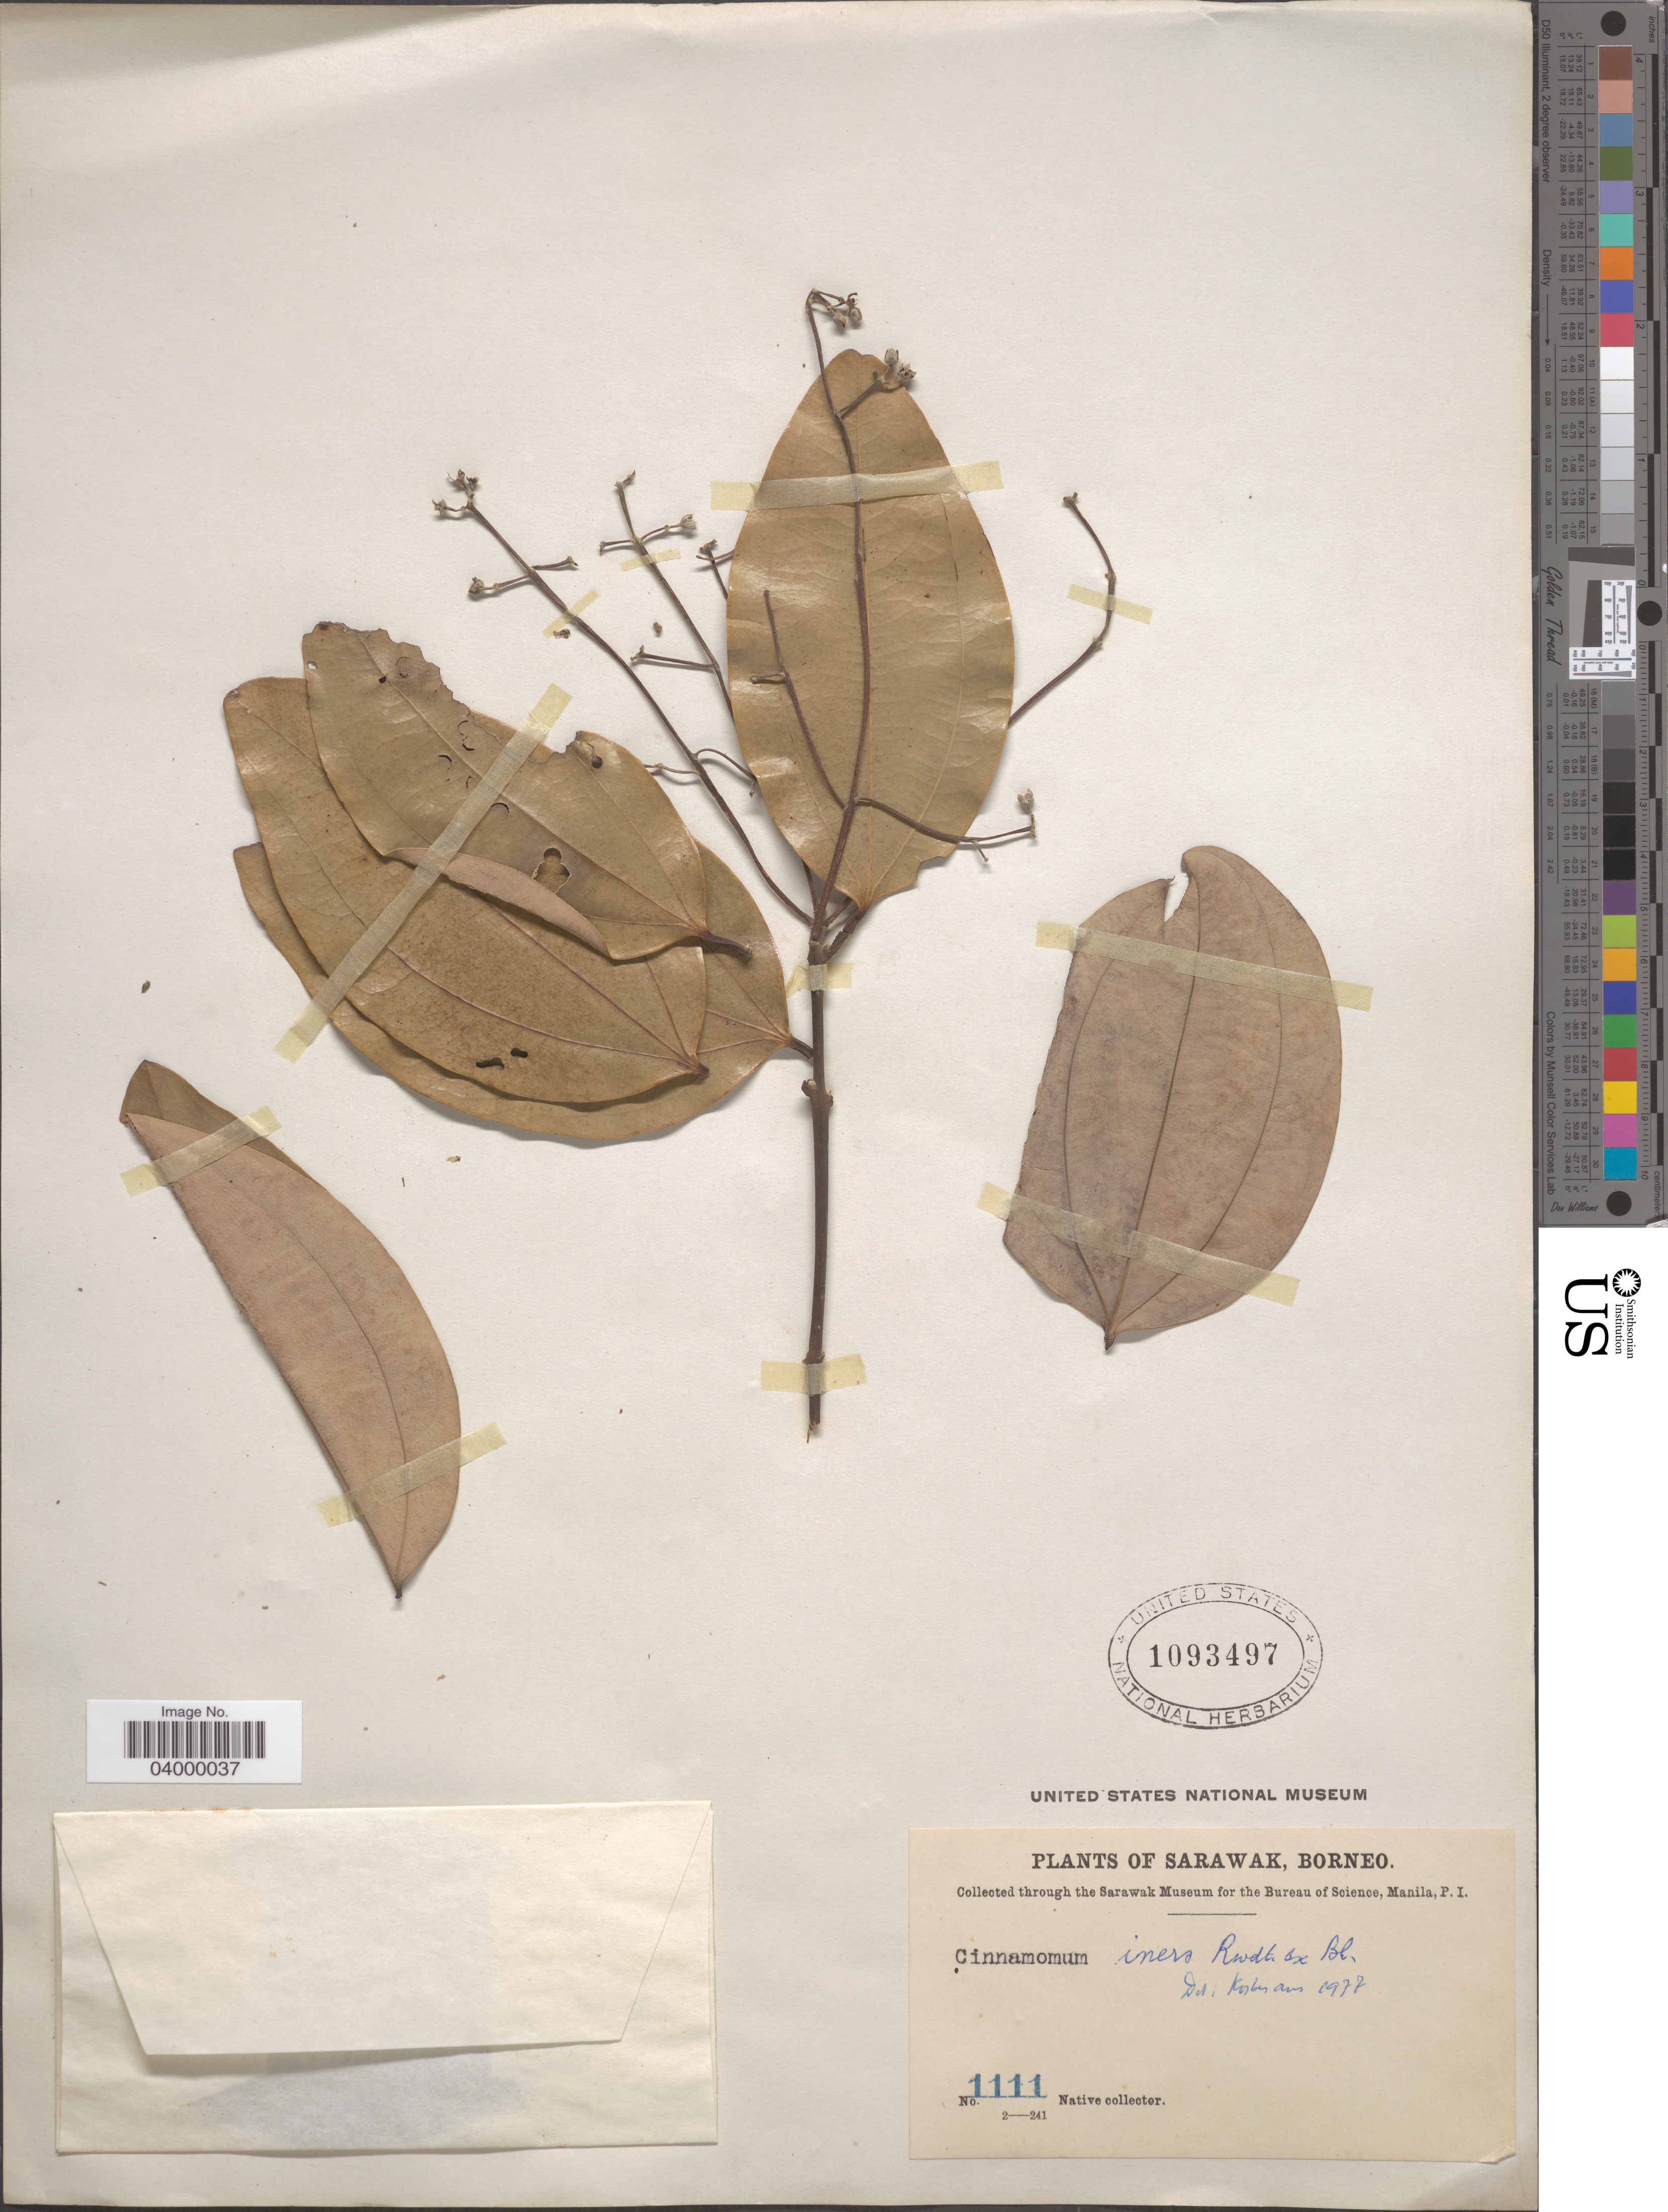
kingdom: Plantae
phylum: Tracheophyta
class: Magnoliopsida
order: Laurales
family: Lauraceae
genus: Cinnamomum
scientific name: Cinnamomum iners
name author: Reinw. ex Blume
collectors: Native collector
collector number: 1111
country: Malaysia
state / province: Sarawak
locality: Borneo.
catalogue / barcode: US 1093497